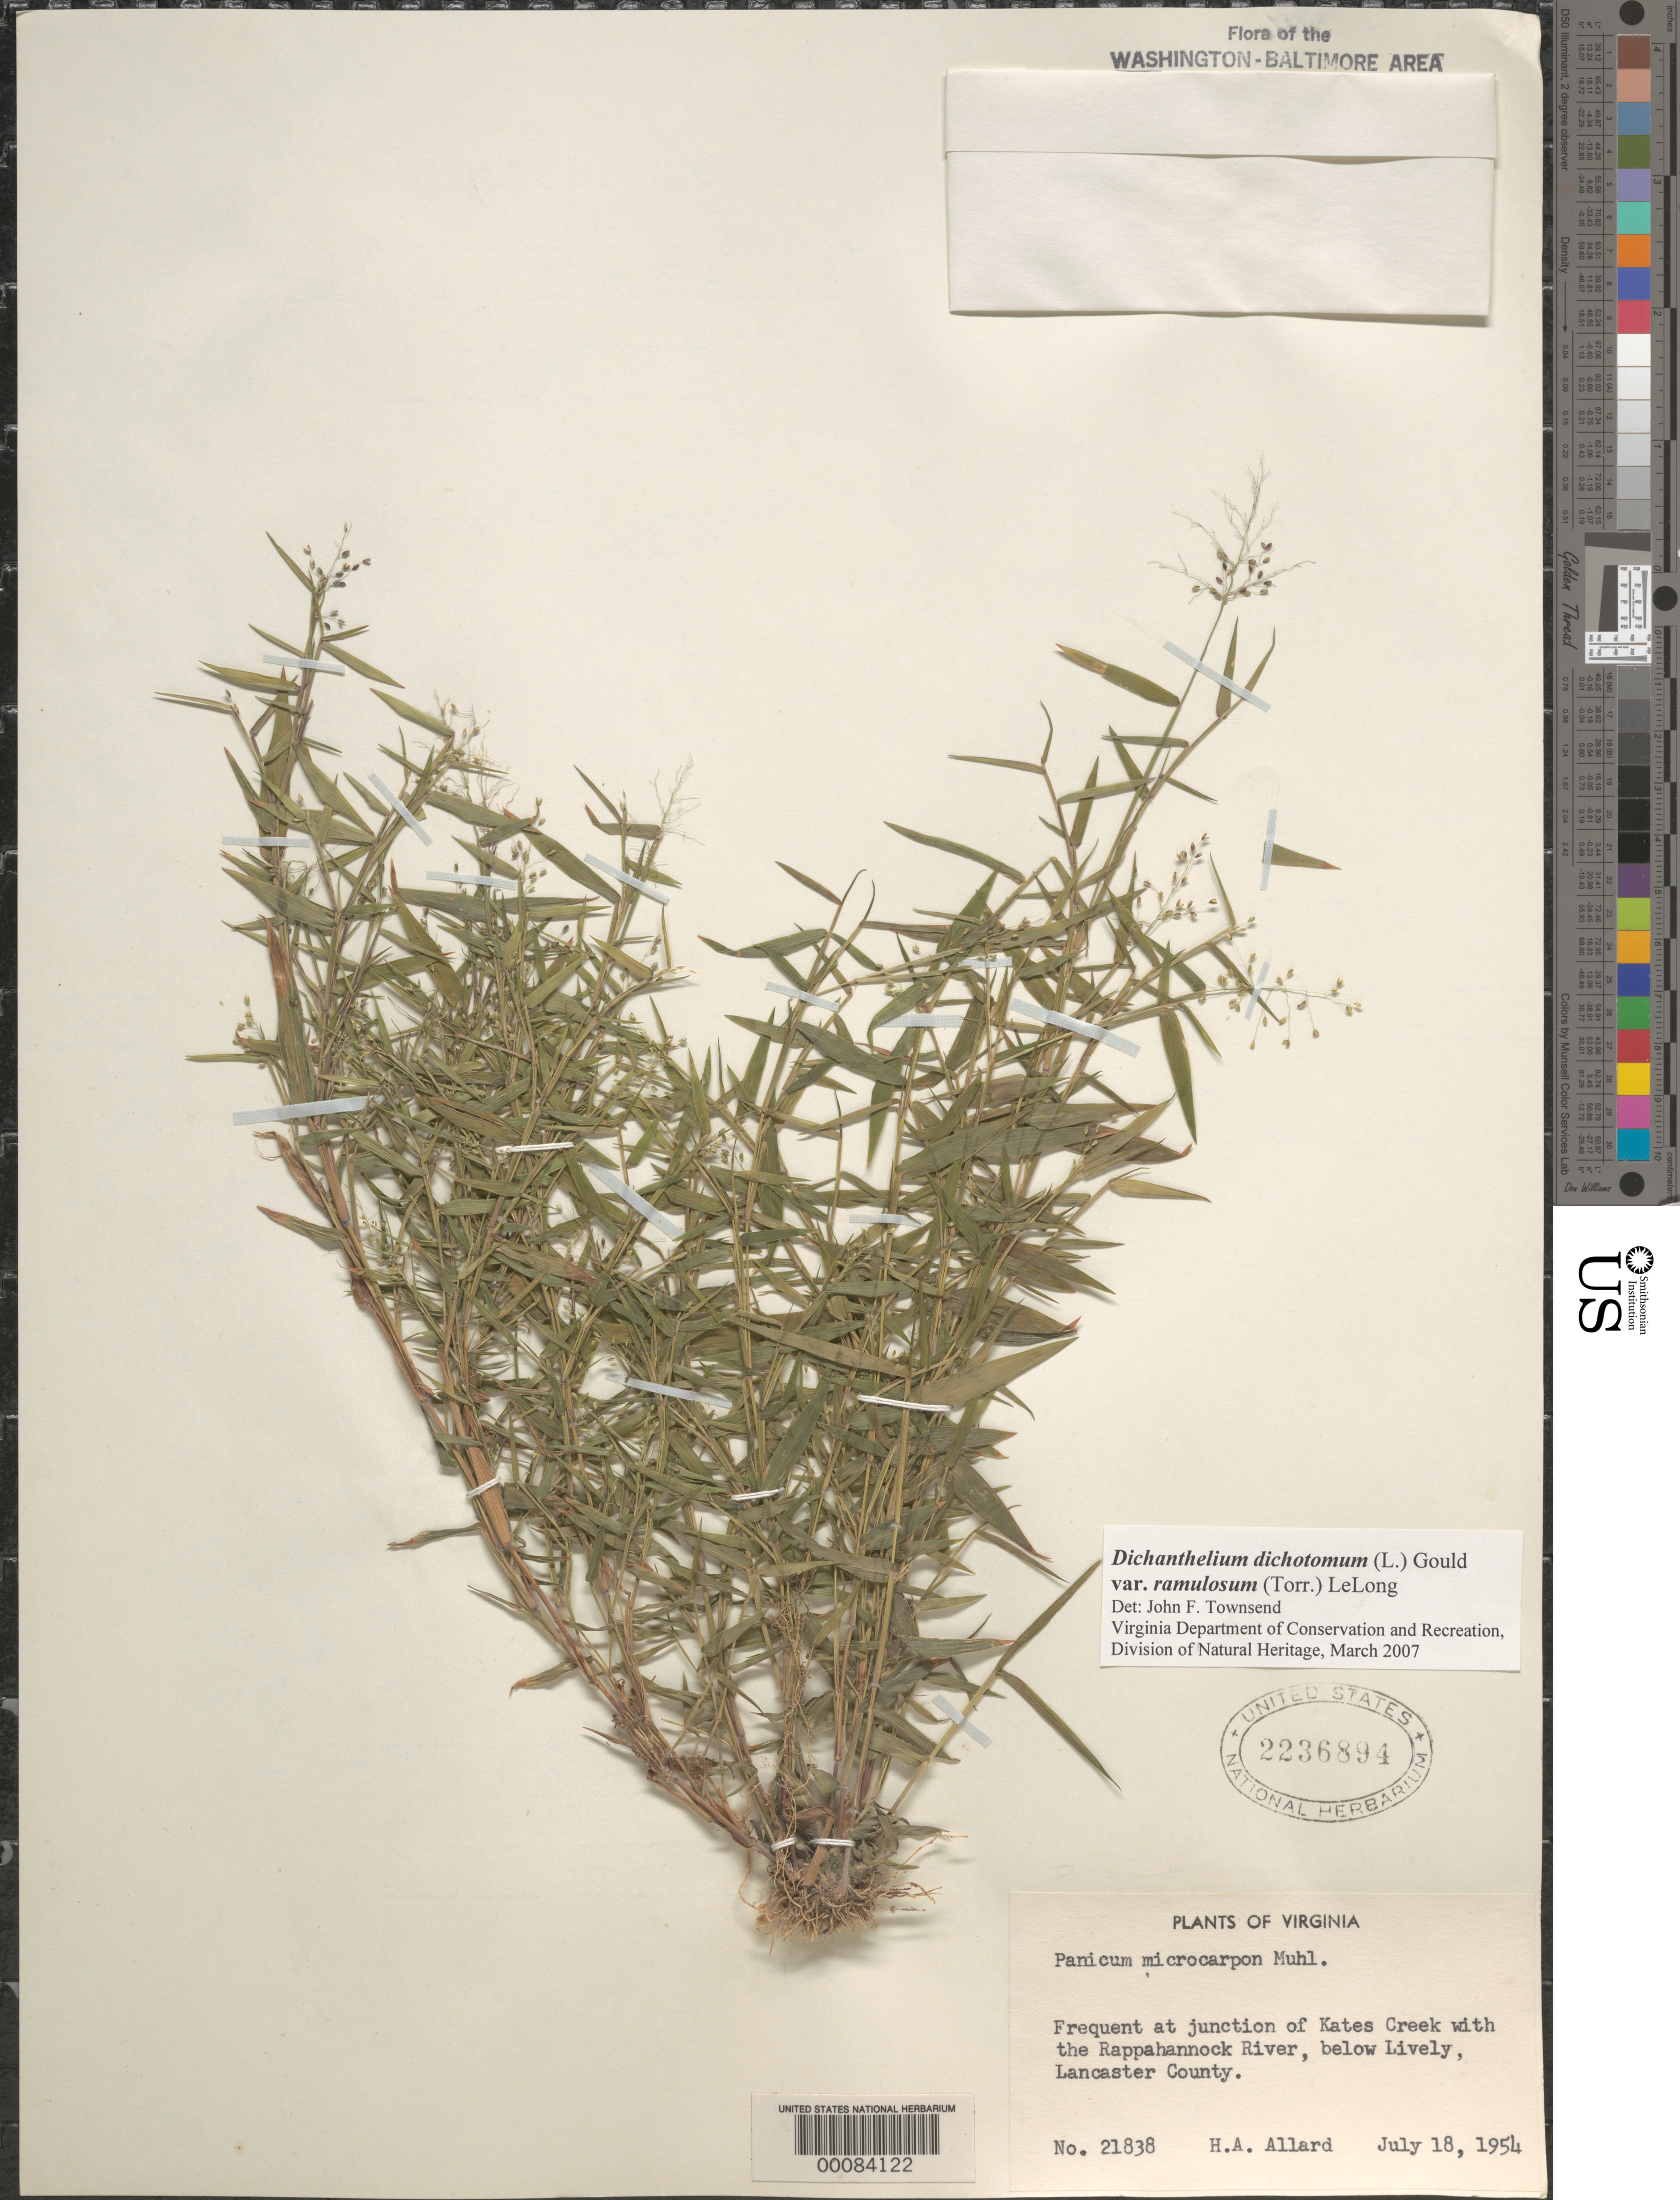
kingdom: Plantae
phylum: Tracheophyta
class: Liliopsida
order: Poales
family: Poaceae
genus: Dichanthelium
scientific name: Dichanthelium dichotomum var. ramulosum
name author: (Torr.) Lelong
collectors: H. A. Allard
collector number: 21838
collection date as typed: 18 Jul 1954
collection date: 1954-07-18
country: United States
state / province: Virginia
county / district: Lancaster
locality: Junction, Kates Creek and Rappahannock River, below Lively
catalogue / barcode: US 2236894